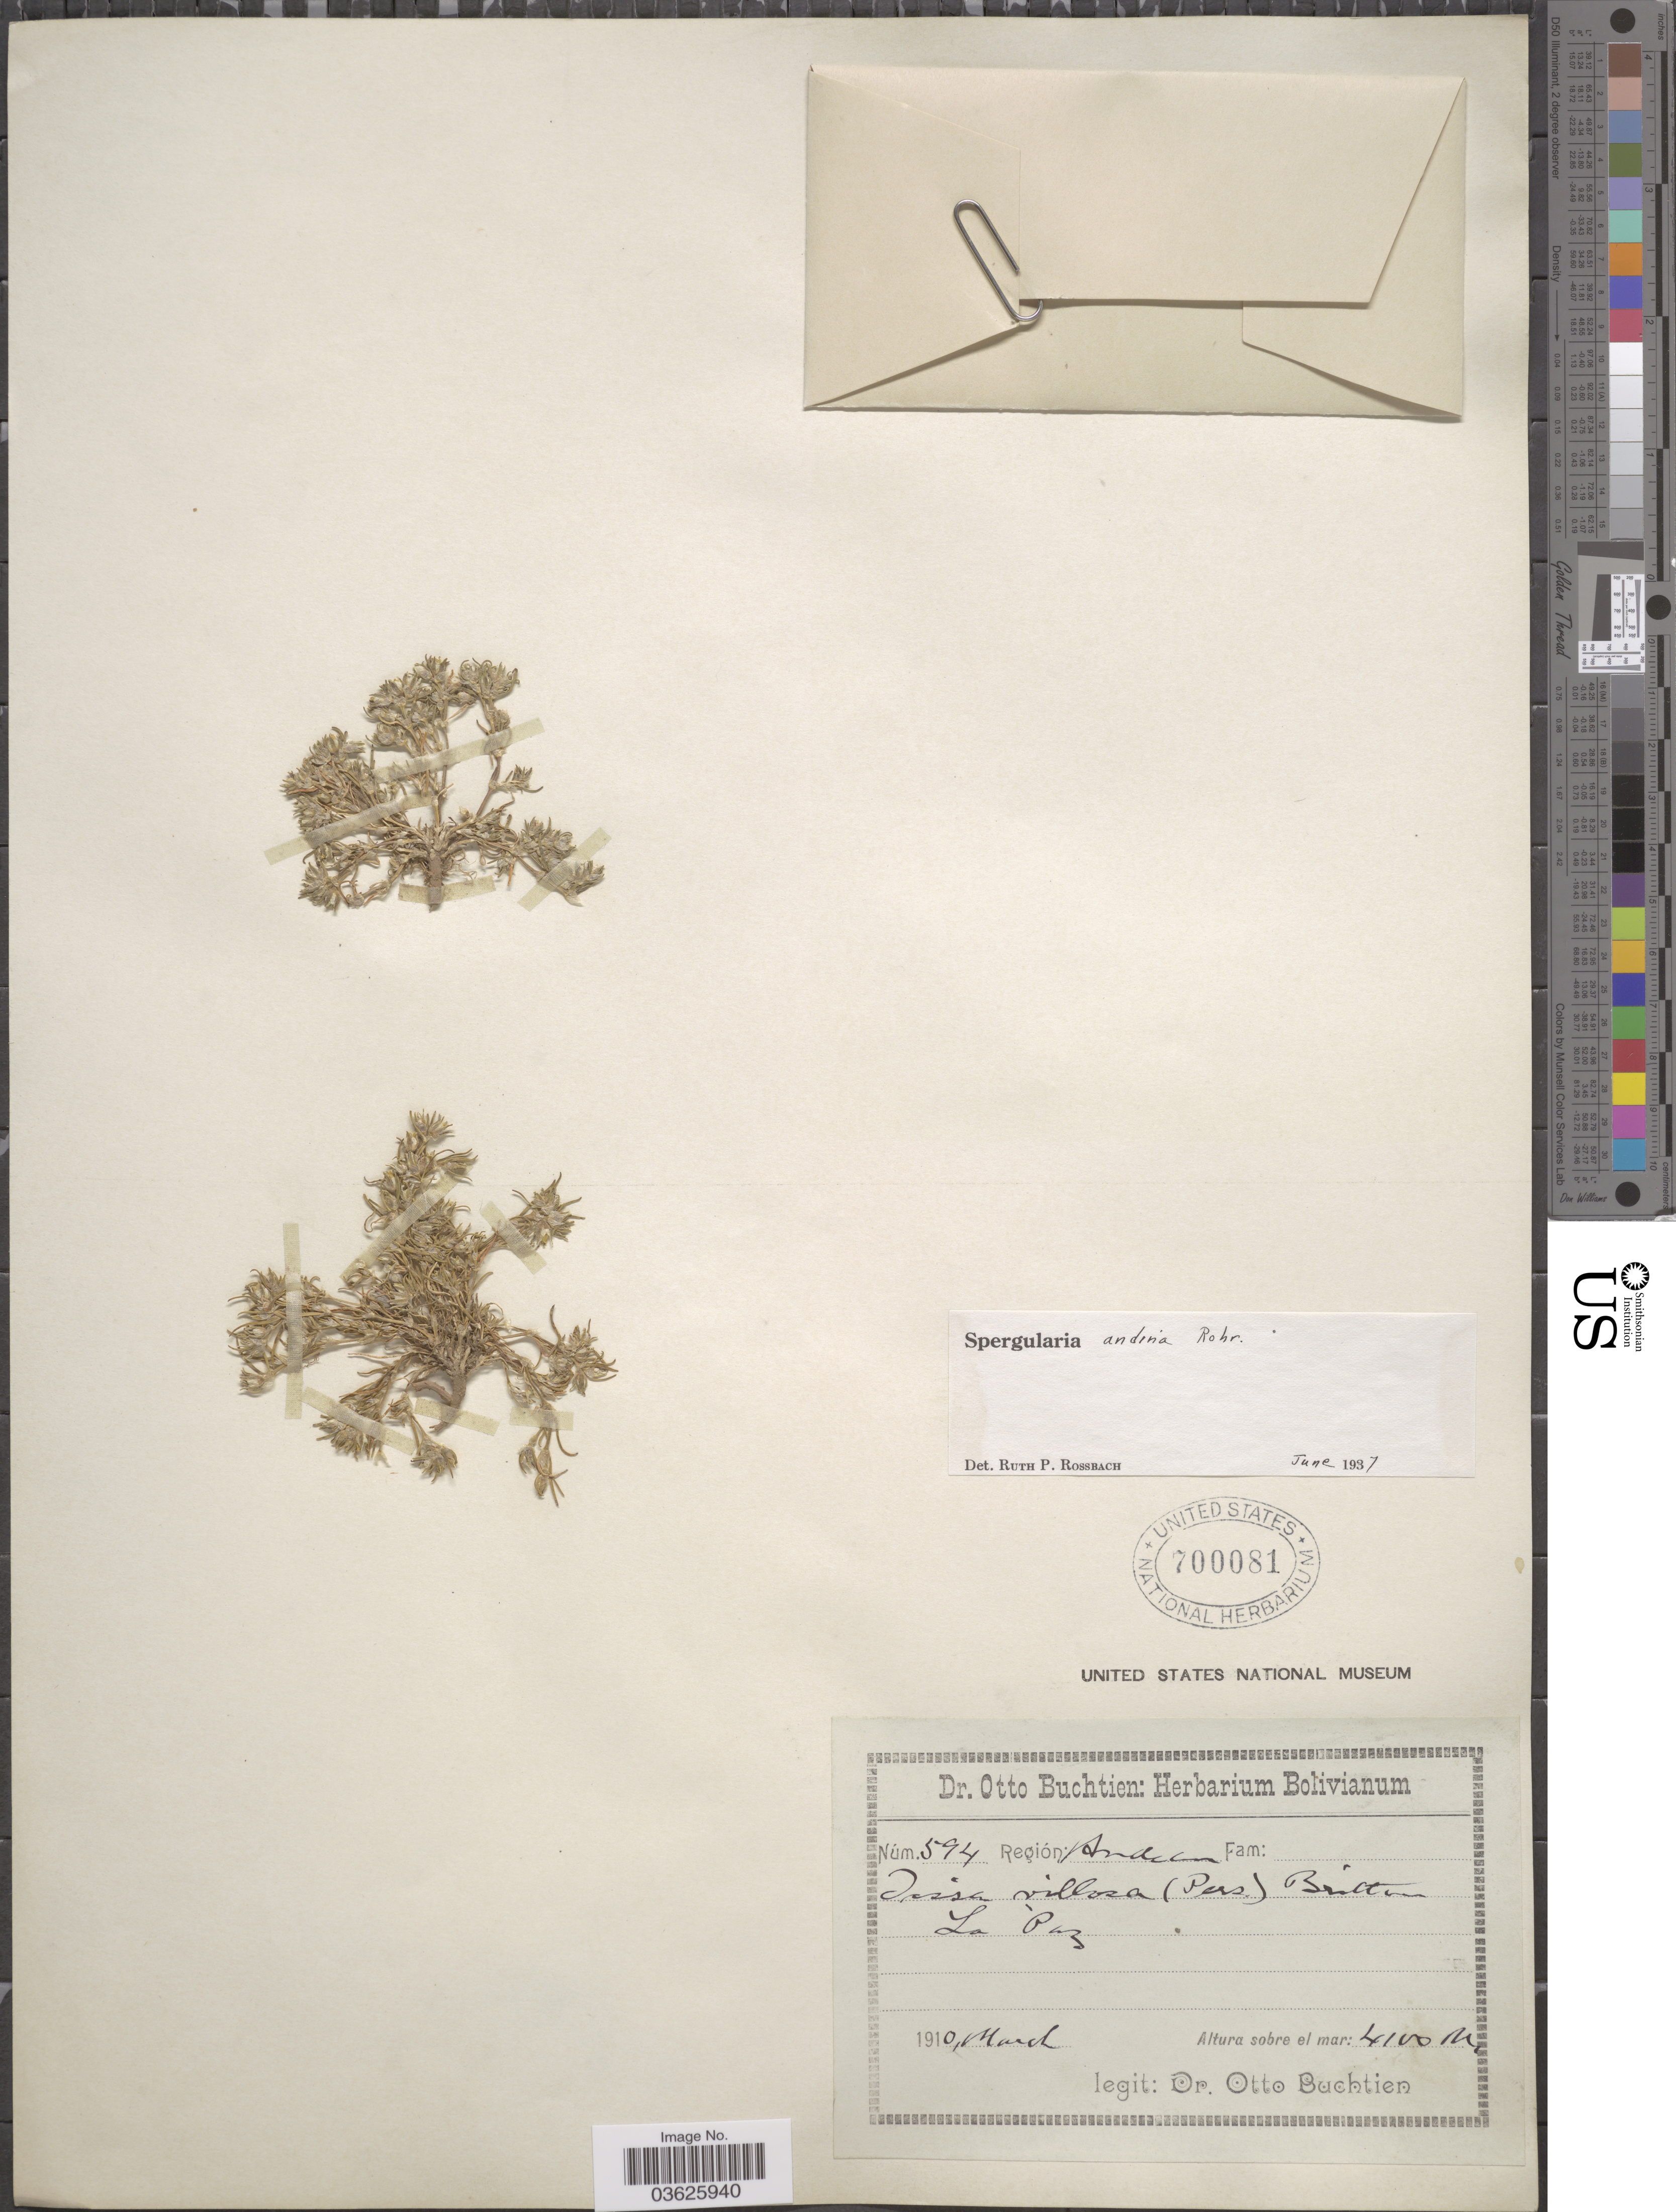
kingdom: Plantae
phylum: Tracheophyta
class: Magnoliopsida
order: Caryophyllales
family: Caryophyllaceae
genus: Spergularia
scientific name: Spergularia andina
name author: Rohrb.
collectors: O. Buchtien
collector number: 594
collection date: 1910-03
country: Bolivia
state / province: La Paz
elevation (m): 4100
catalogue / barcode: US 700081